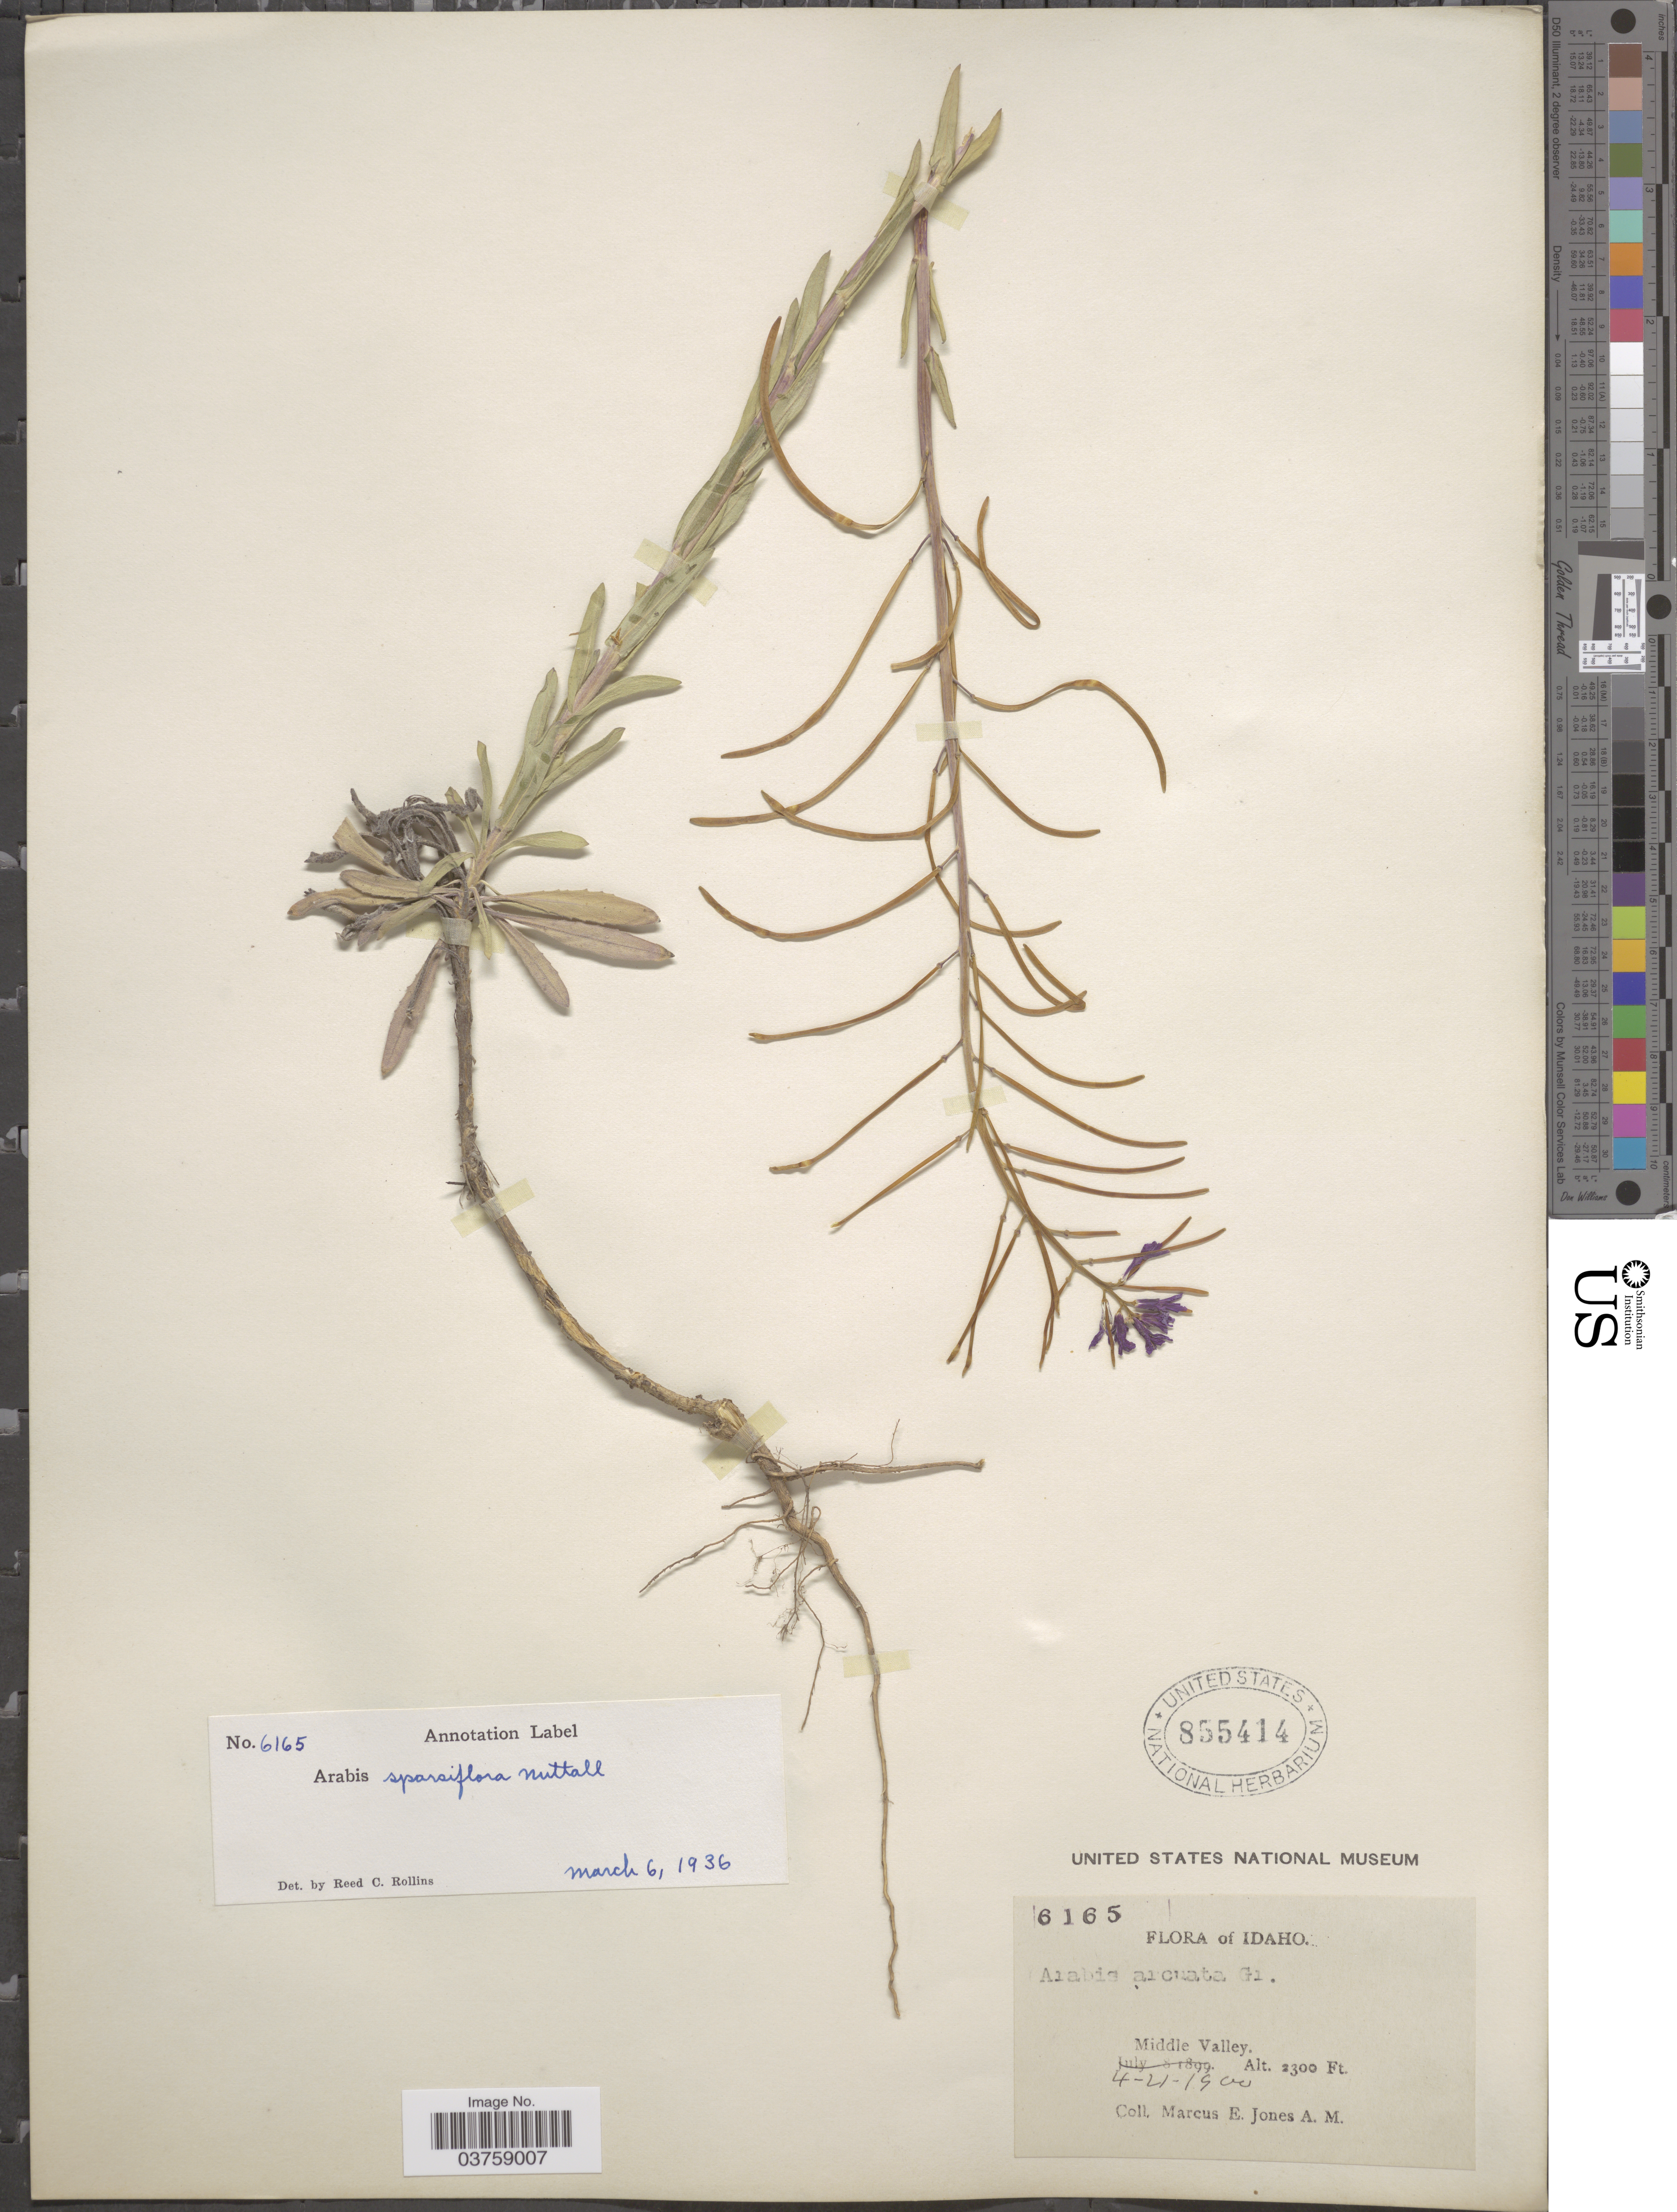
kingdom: Plantae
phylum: Tracheophyta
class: Magnoliopsida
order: Brassicales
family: Brassicaceae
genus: Arabis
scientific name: Arabis sparsiflora var. subvillosa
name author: (S. Watson) Rollins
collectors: M. E. Jones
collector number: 6165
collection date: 1900-04-21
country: United States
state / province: Idaho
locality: Middle Valley.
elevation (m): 701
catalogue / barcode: US 855414